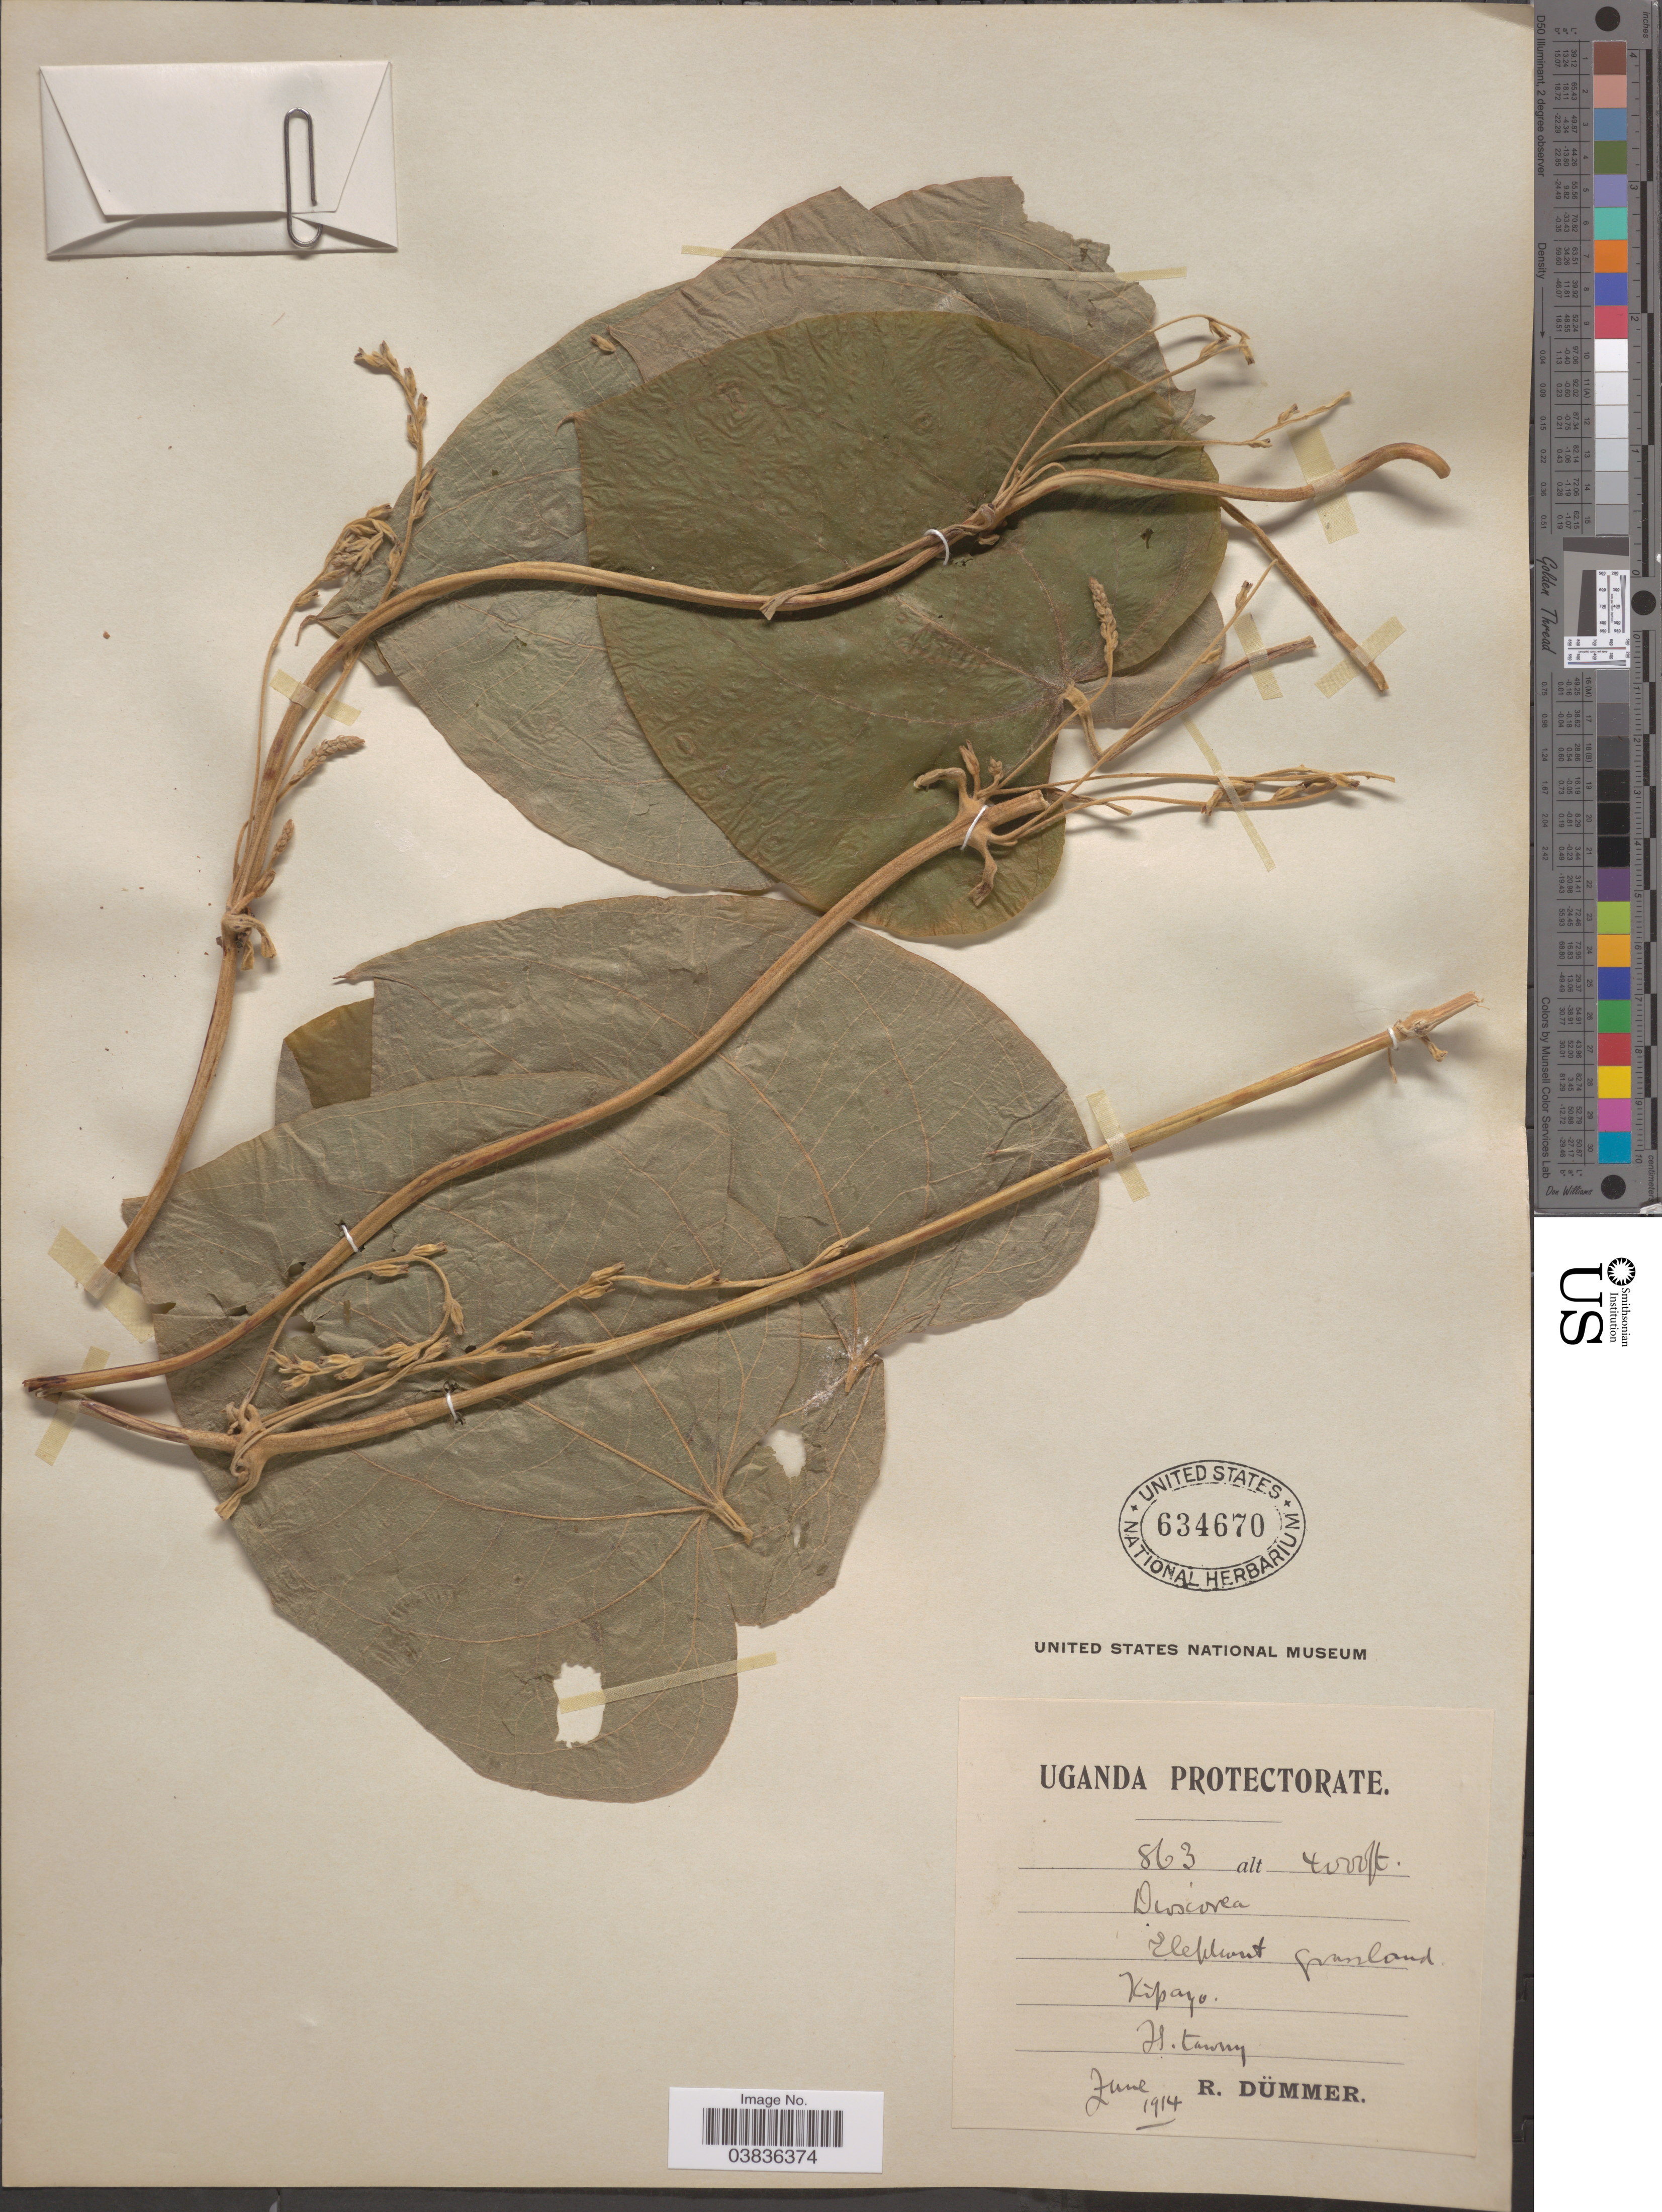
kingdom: Plantae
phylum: Tracheophyta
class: Liliopsida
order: Dioscoreales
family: Dioscoreaceae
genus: Dioscorea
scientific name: Dioscorea sp.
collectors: R. Dümmer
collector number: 863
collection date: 1914-06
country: Uganda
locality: Uganda Protectorate. Kipayo.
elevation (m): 1219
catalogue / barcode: US 634670